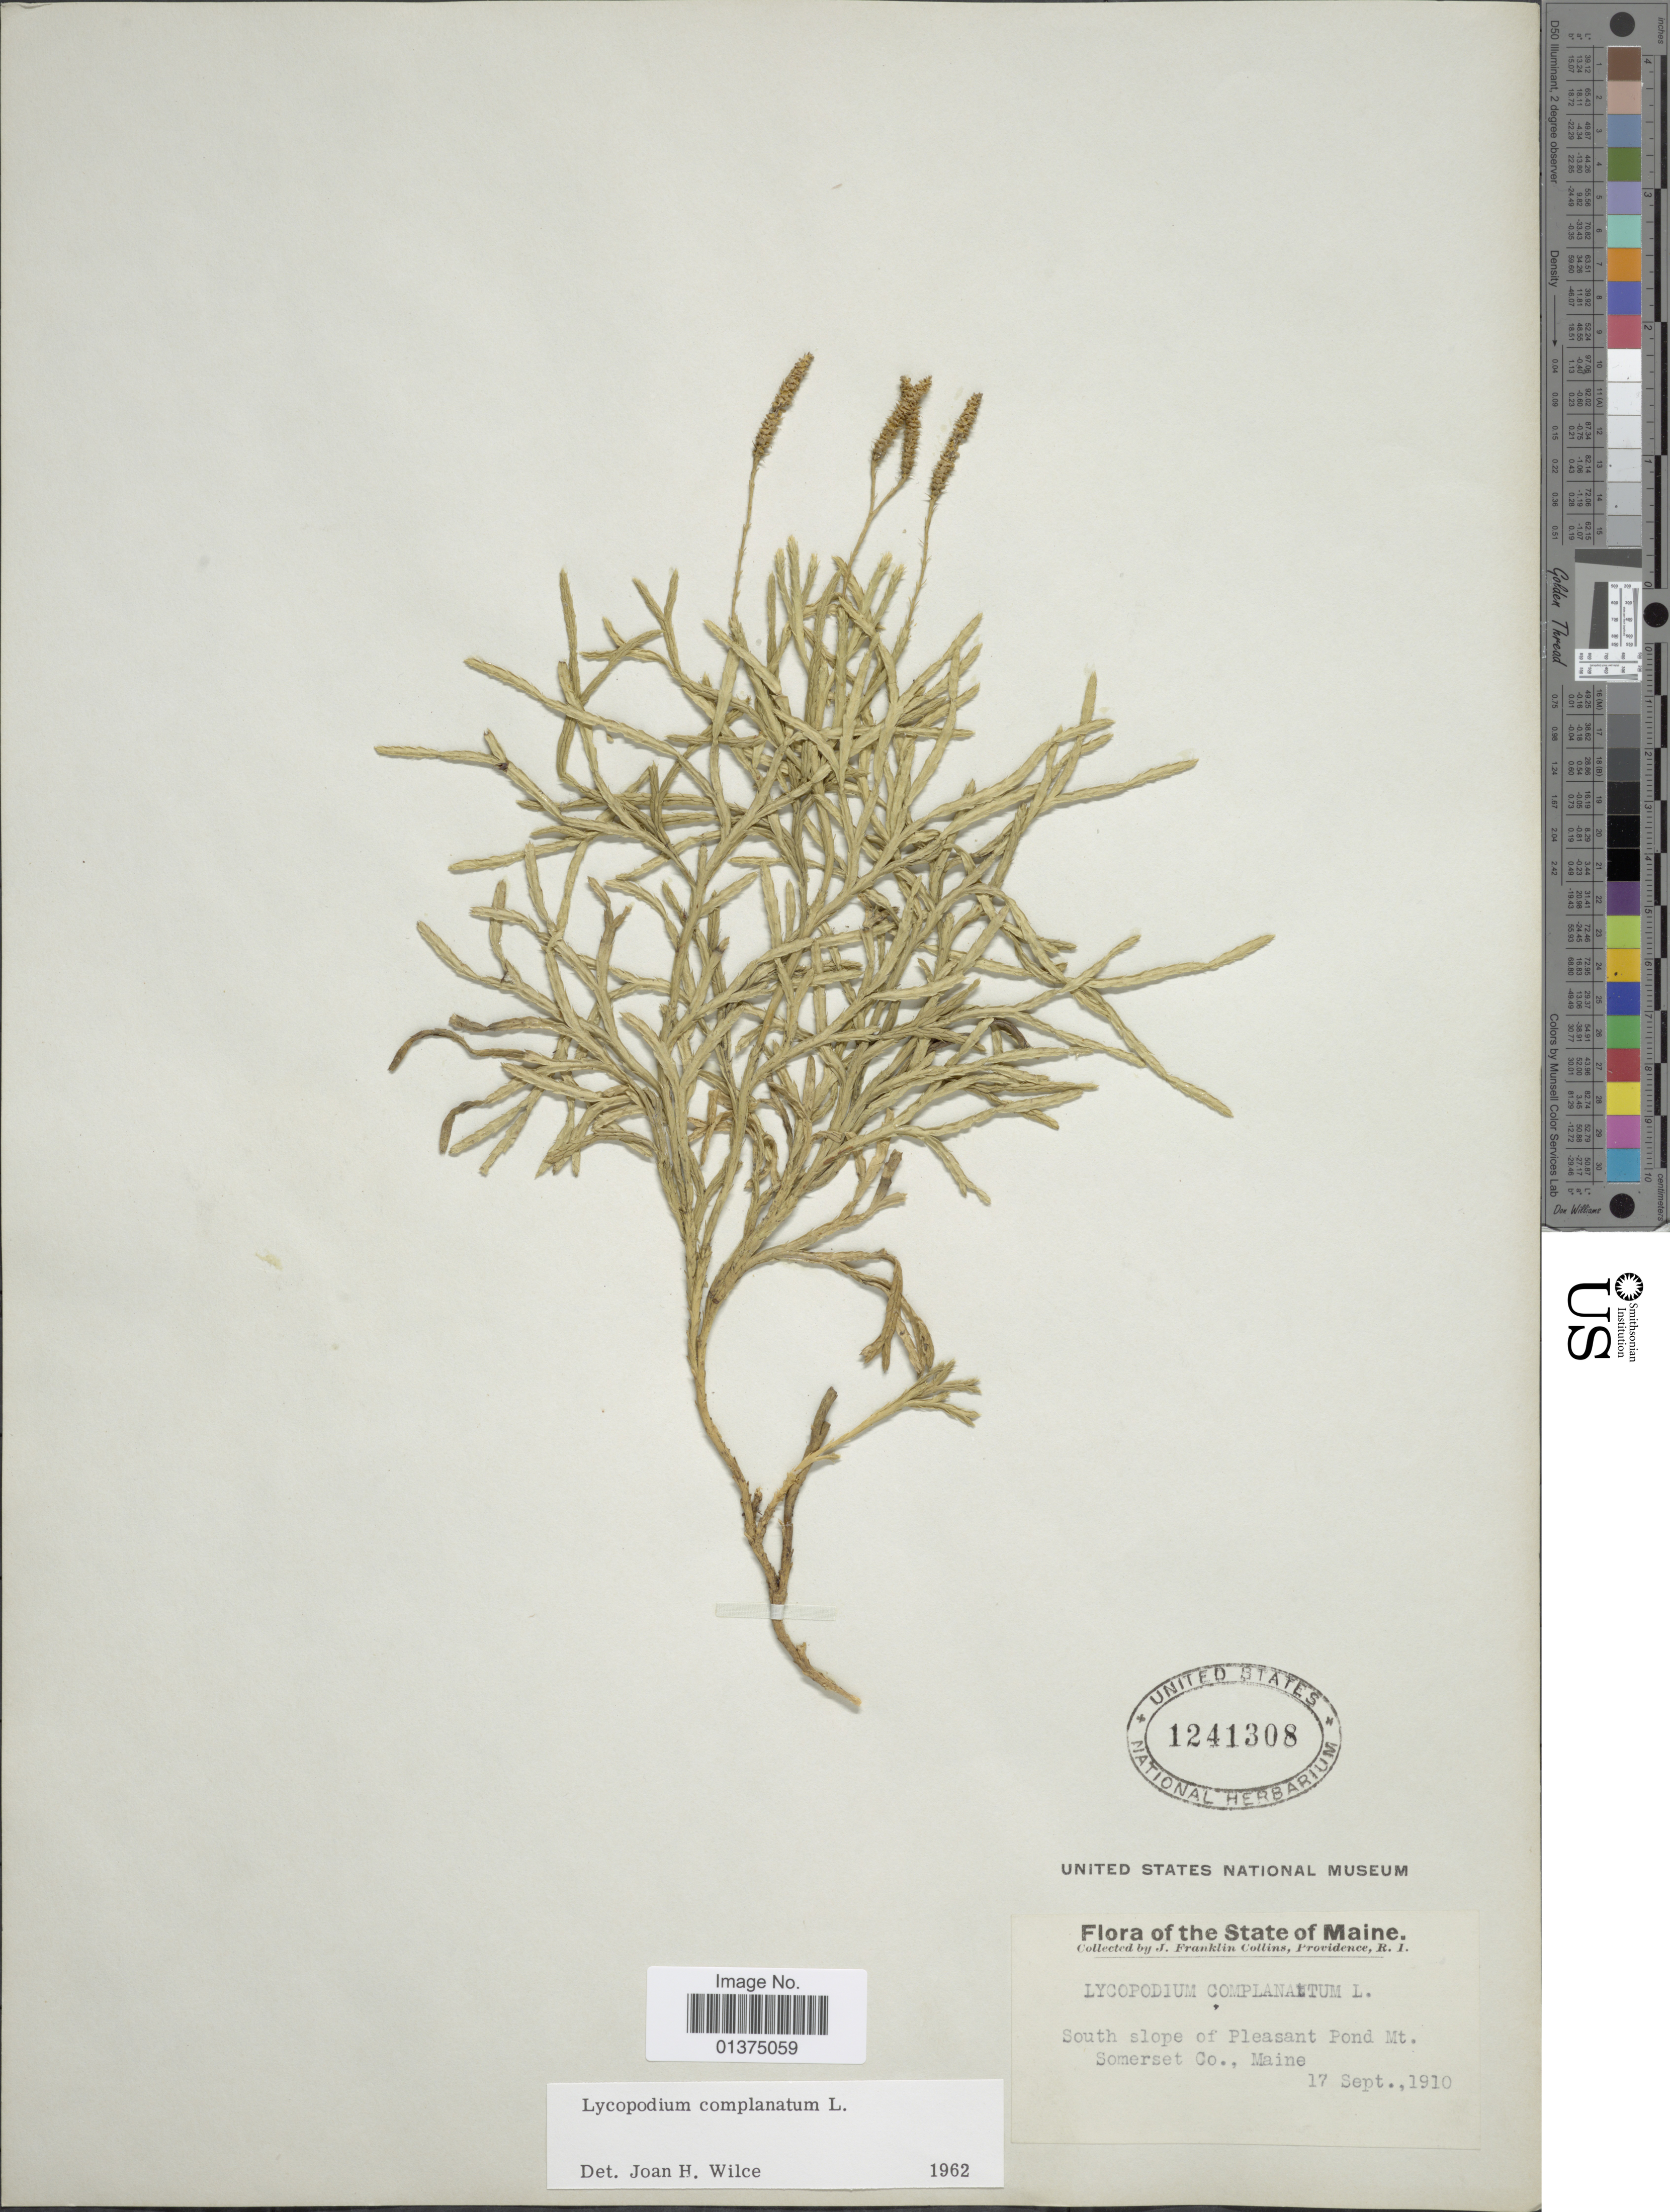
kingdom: Plantae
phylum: Tracheophyta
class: Lycopodiopsida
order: Lycopodiales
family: Lycopodiaceae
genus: Diphasiastrum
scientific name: Diphasiastrum complanatum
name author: (L.) Holub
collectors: J. Collins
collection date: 1910-09-17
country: United States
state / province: Maine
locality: South slope of Pleasant Pond Mt Somerset Co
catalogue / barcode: US 1241308